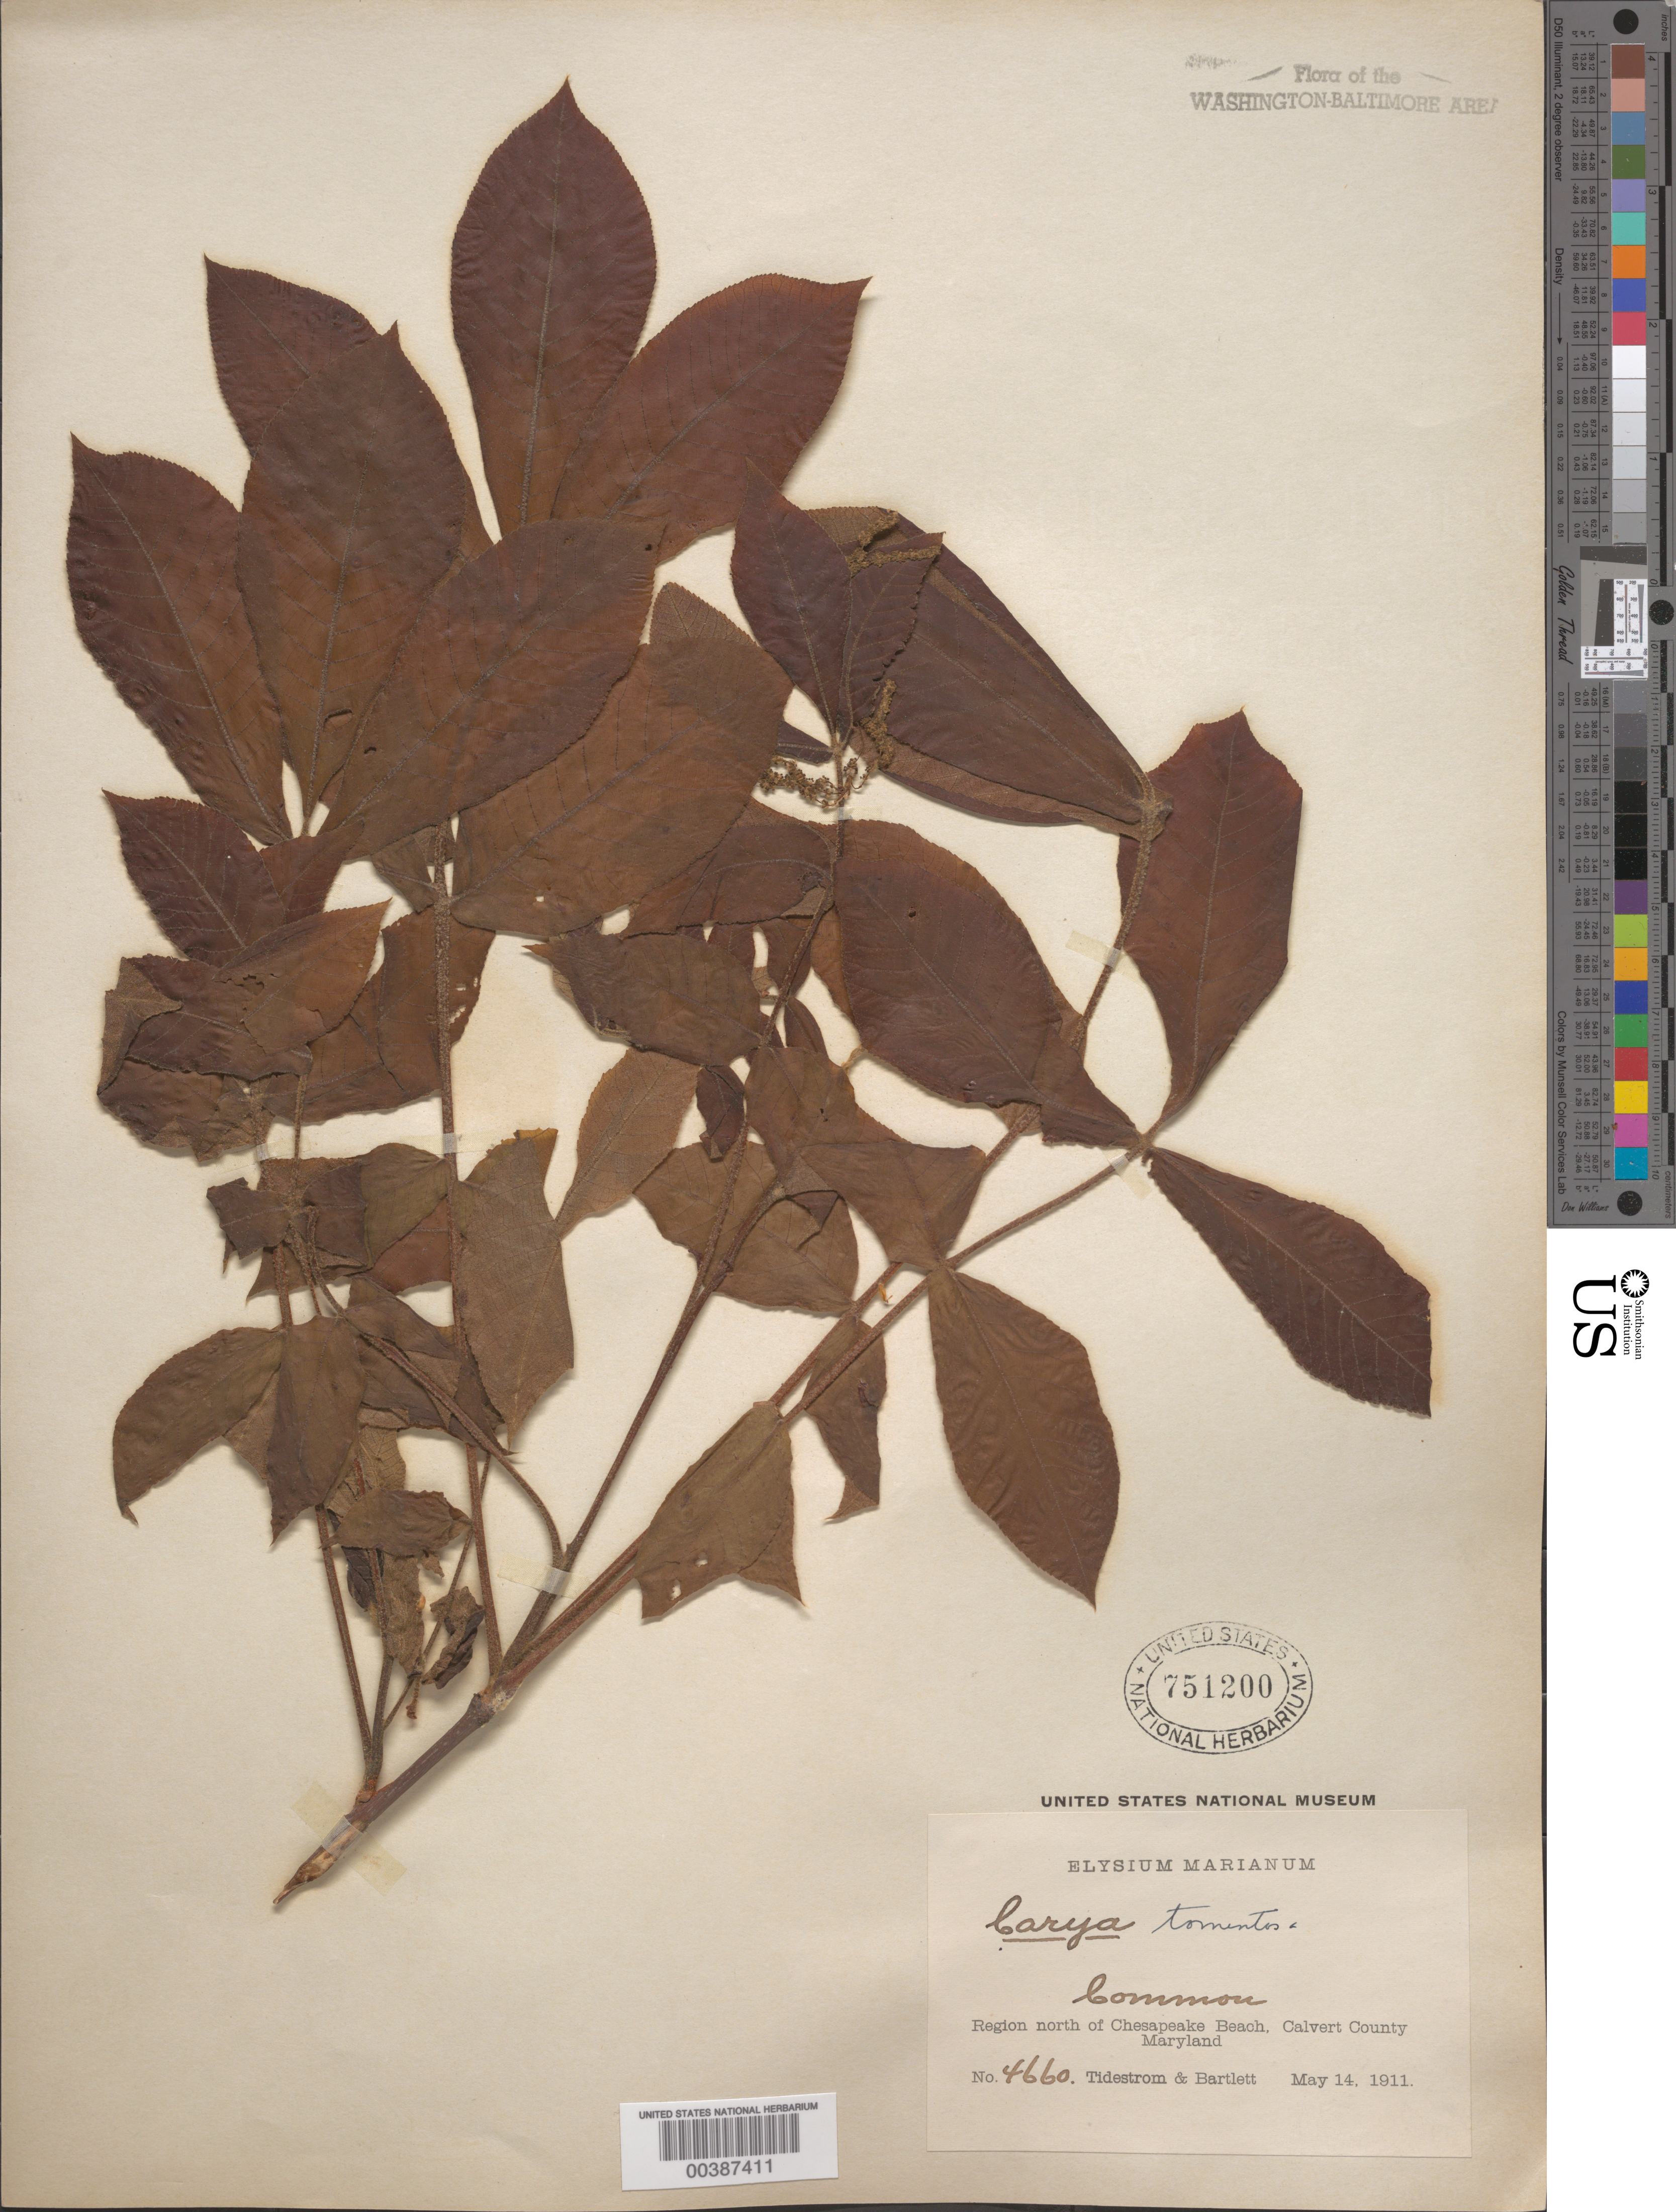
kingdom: Plantae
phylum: Tracheophyta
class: Magnoliopsida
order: Fagales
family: Juglandaceae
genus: Carya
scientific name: Carya tomentosa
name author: (Lam.) Nutt.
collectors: I. F. Tidestrom & H. H. Bartlett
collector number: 4660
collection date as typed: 14 May 1911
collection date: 1911-05-14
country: United States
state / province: Maryland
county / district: Calvert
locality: North of Chesapeake Beach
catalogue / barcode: US 751200